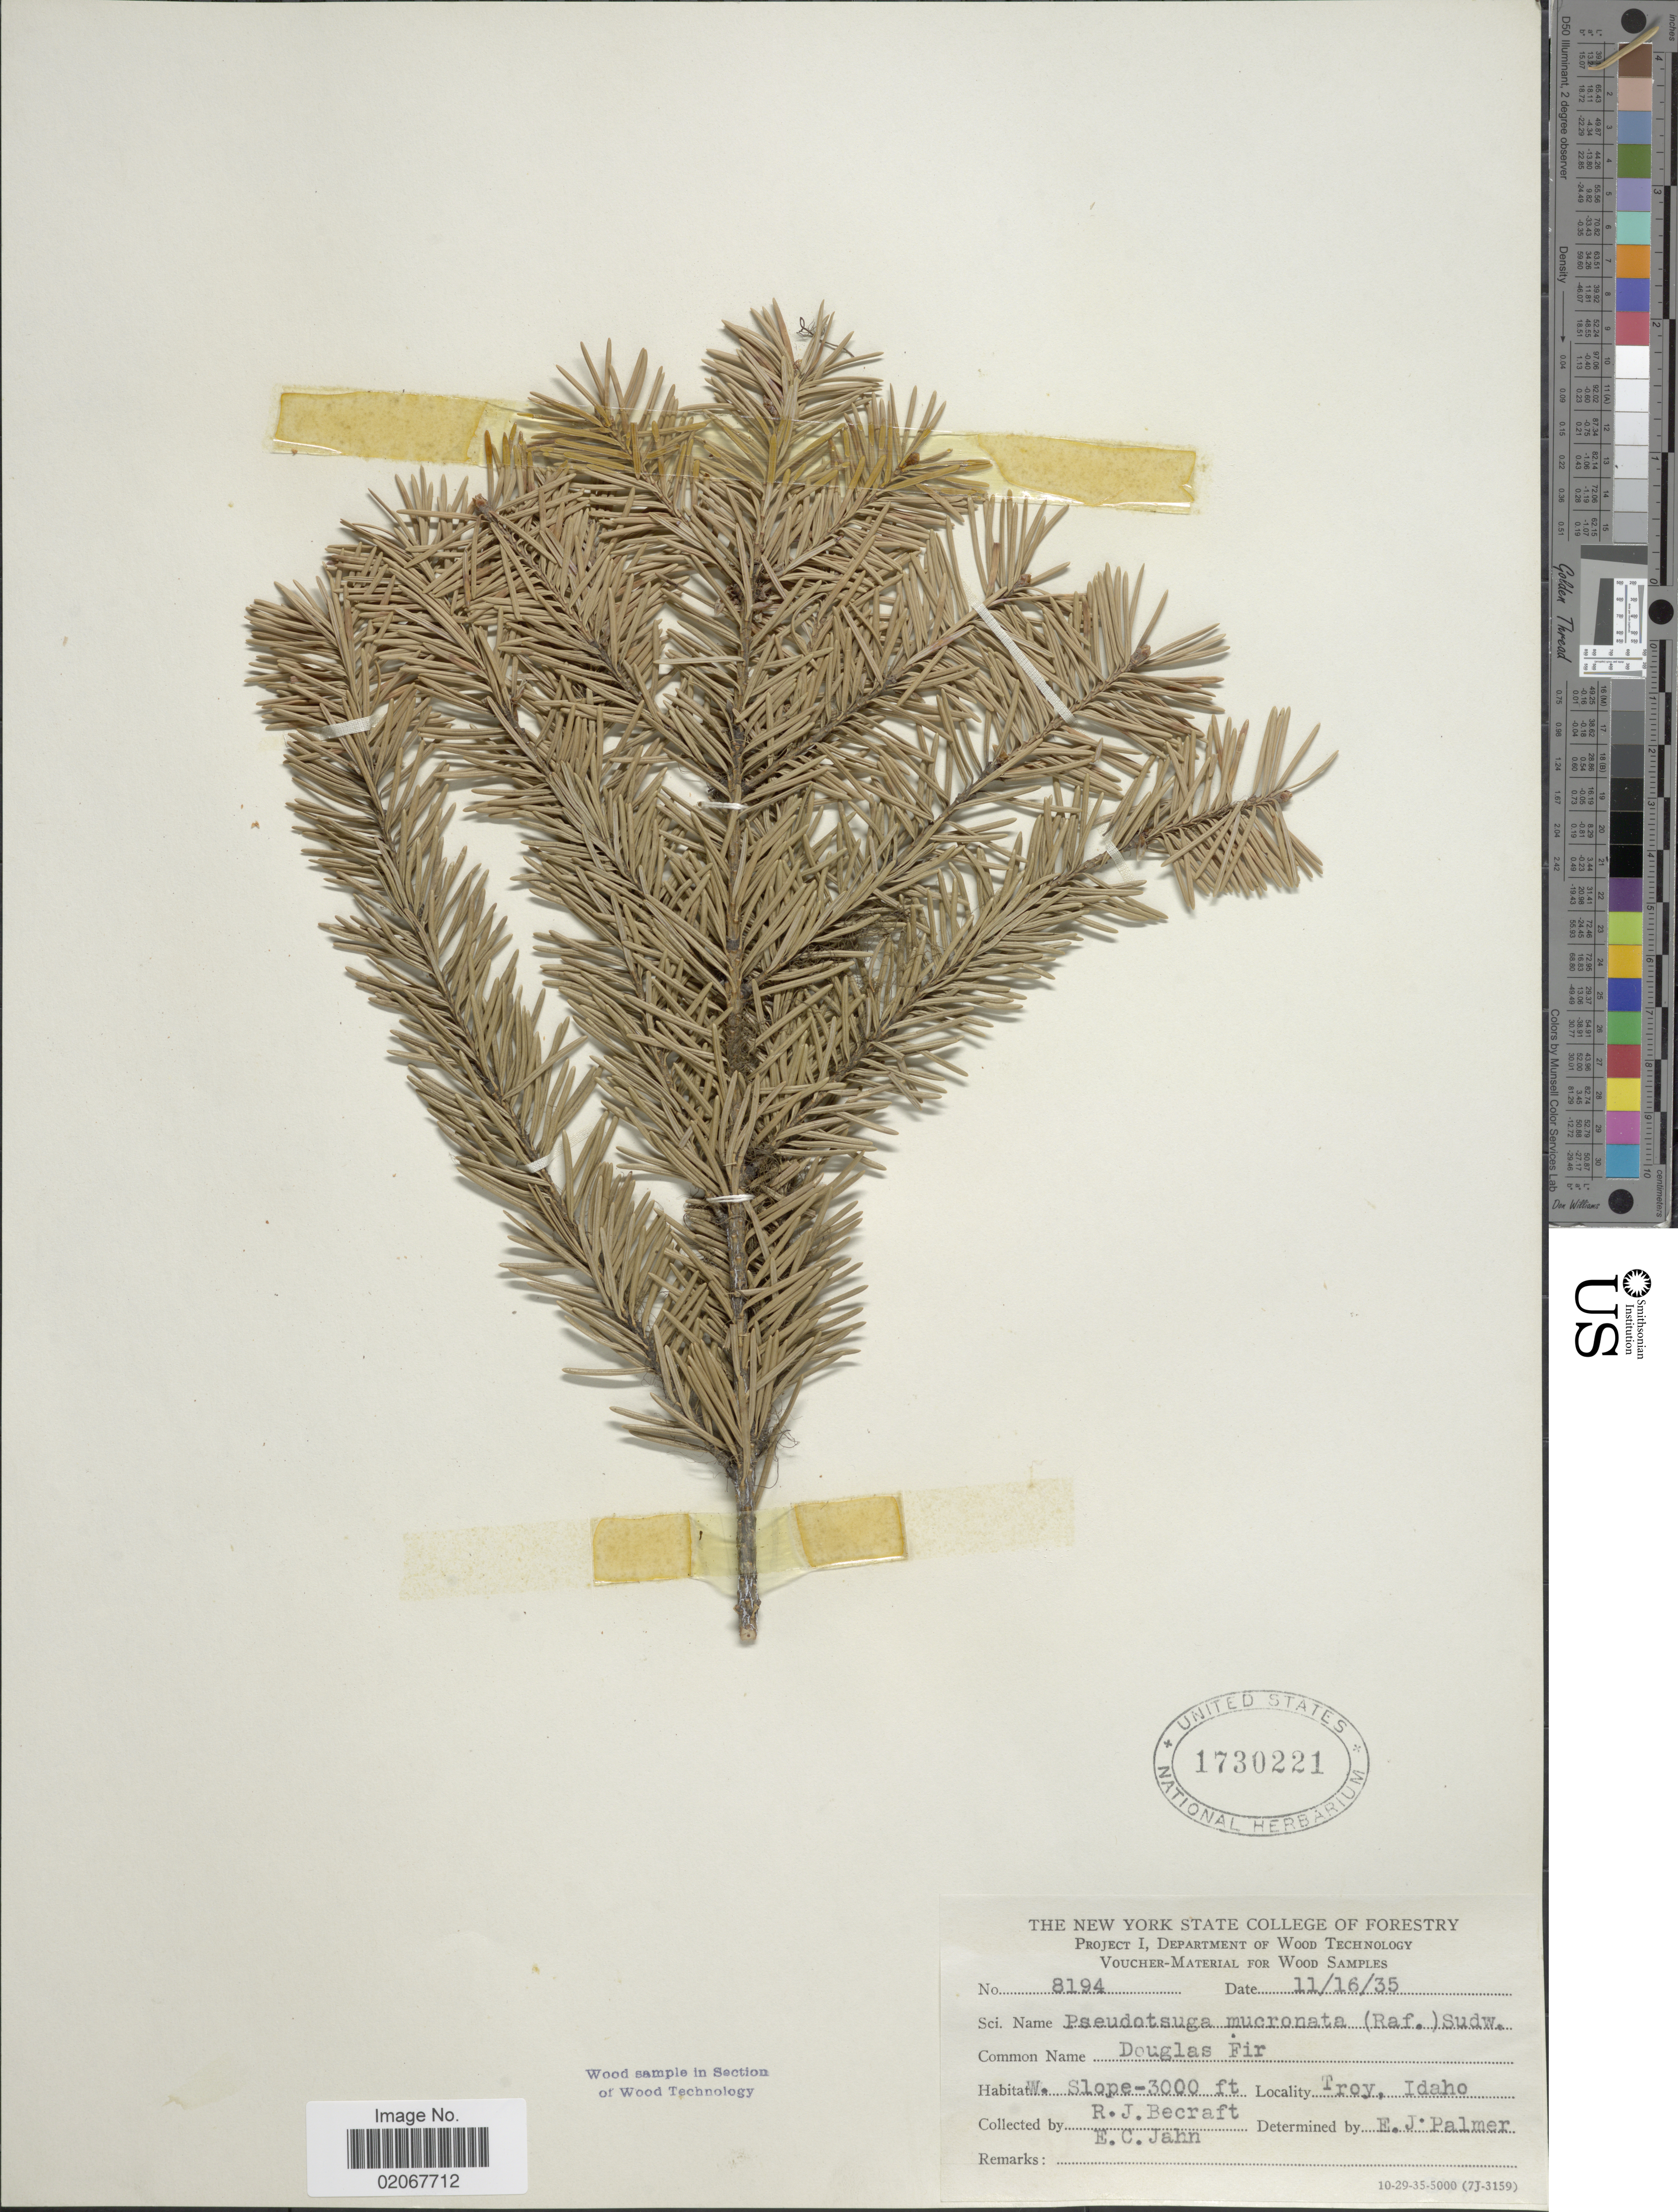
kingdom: Plantae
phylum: Tracheophyta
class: Pinopsida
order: Pinales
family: Pinaceae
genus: Pseudotsuga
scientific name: Pseudotsuga menziesii var. glauca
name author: (Beissn.) Franco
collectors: R. Becraft & E. Jahn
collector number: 8194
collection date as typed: Transcribed d/m/y: 16/11/35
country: United States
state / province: Idaho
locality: Troy. W. Slope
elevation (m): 914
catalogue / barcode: US 1730221